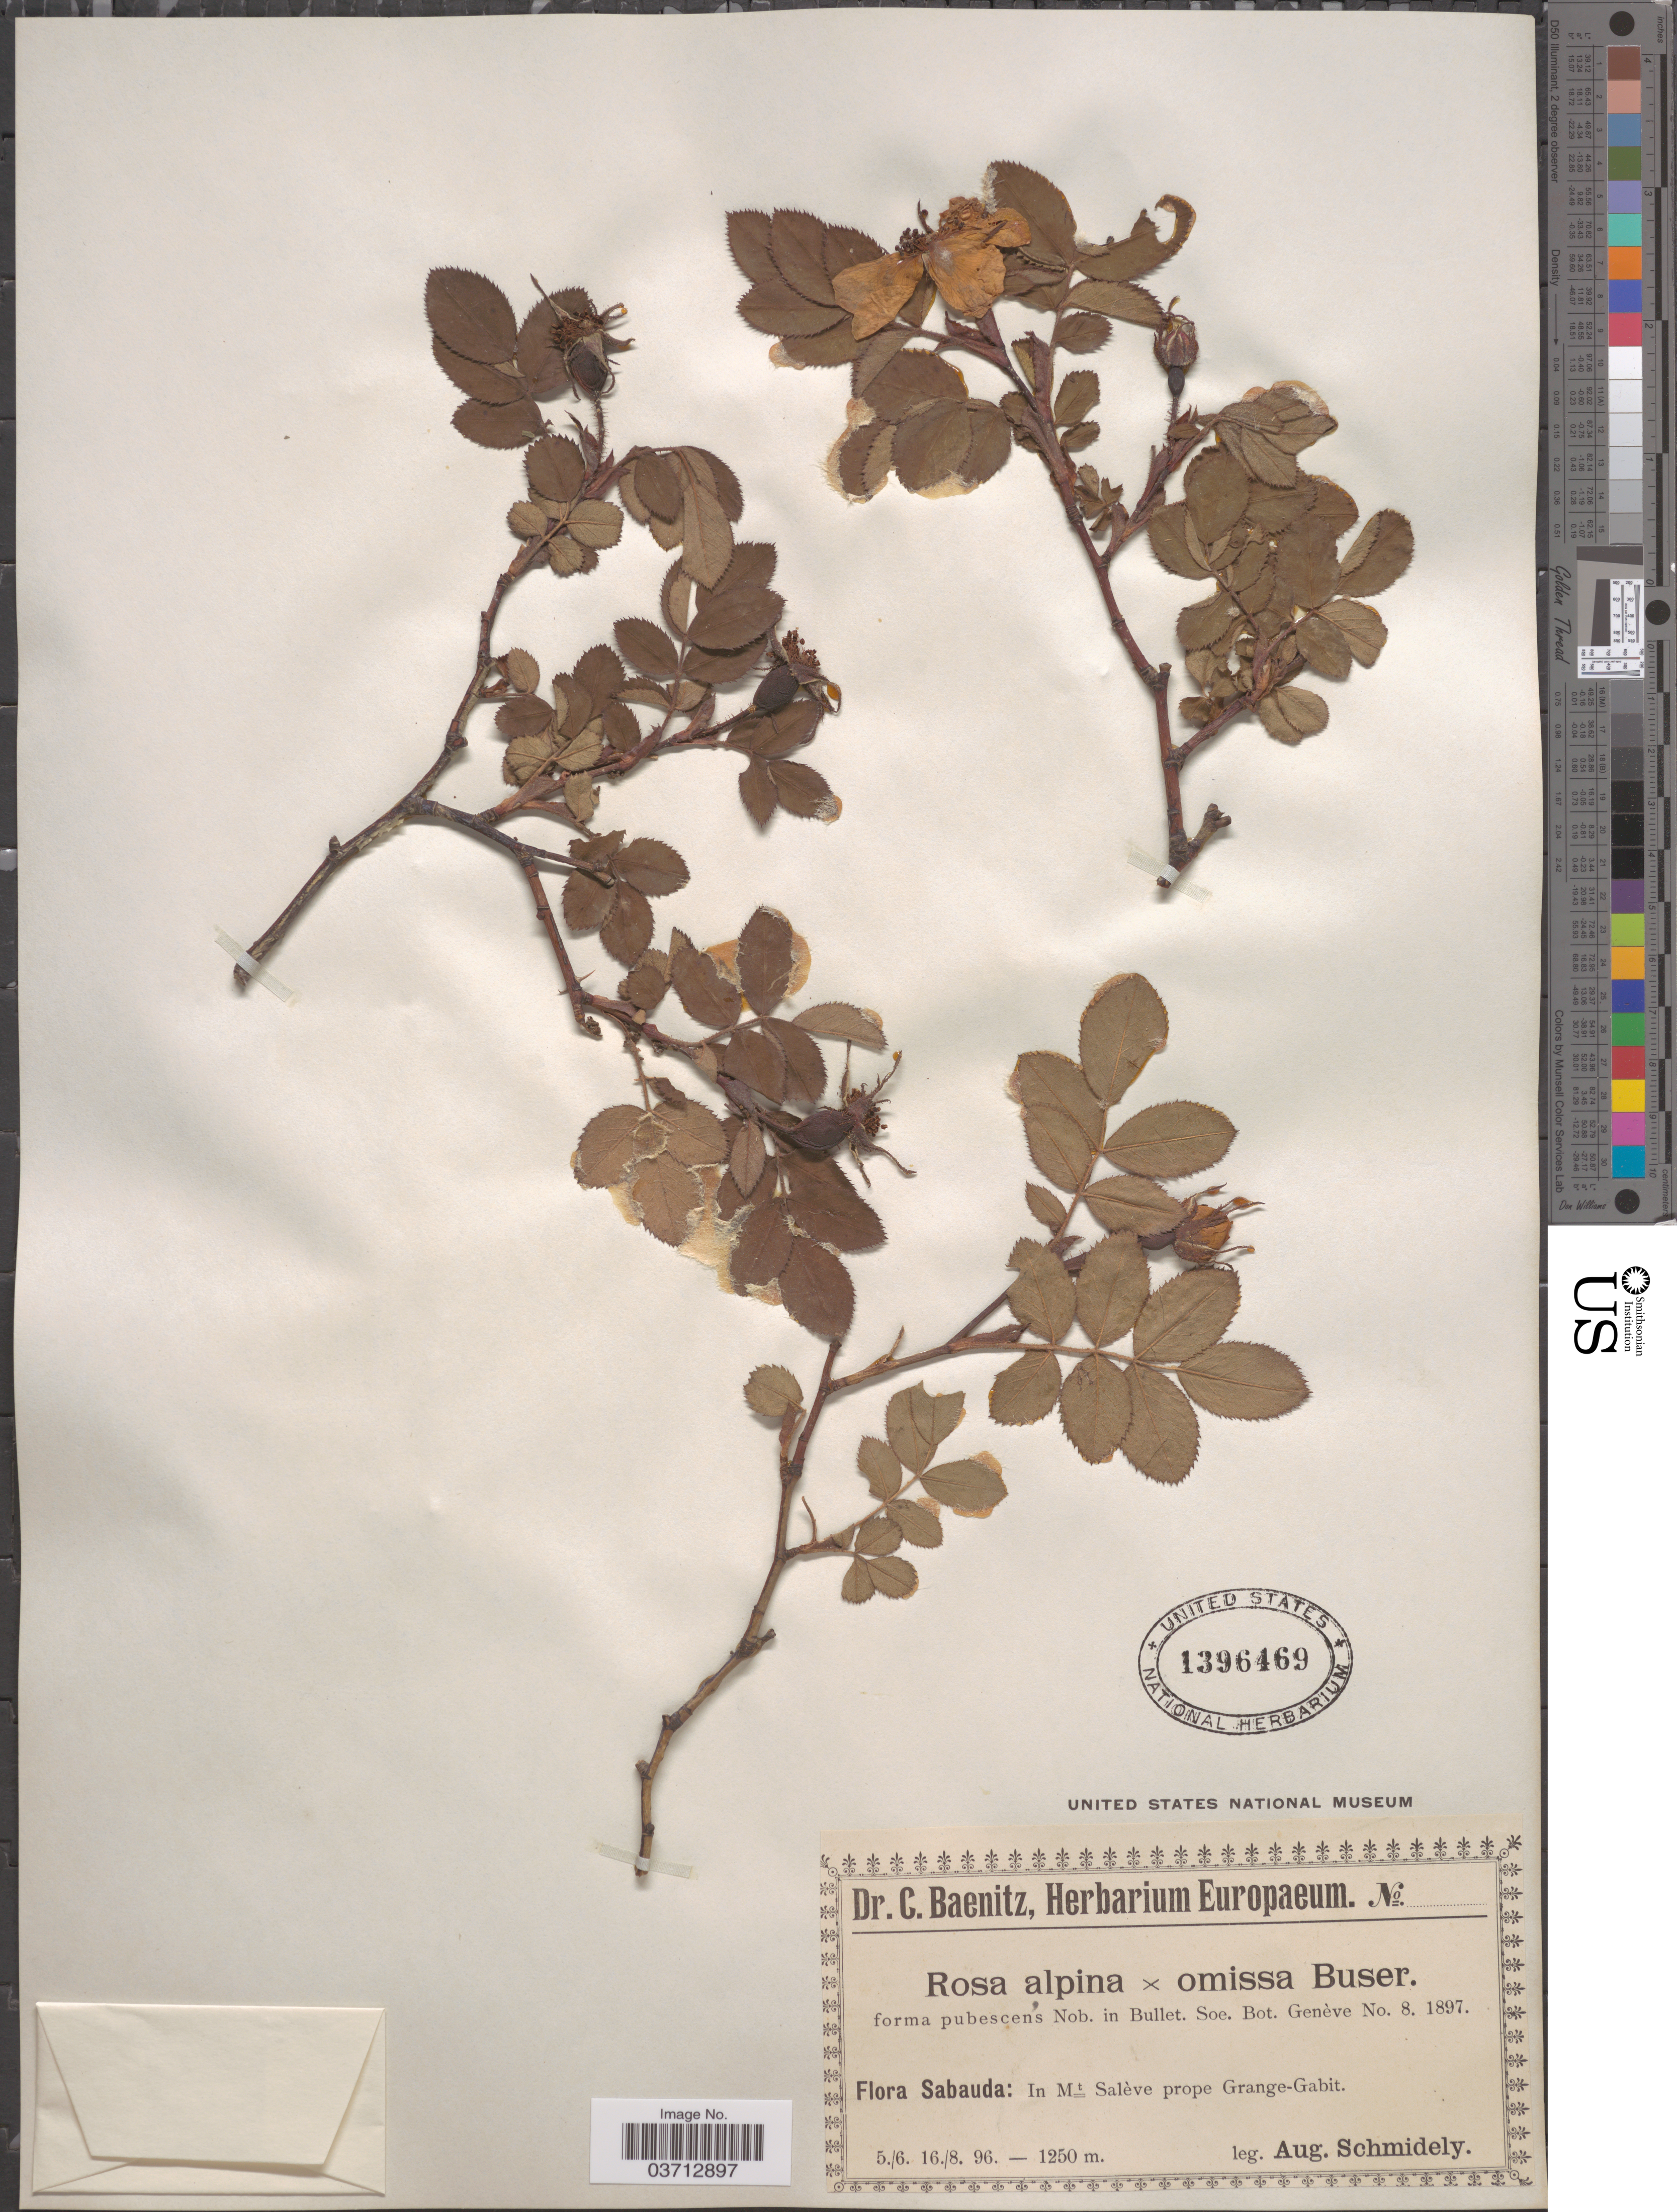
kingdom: Plantae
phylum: Tracheophyta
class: Magnoliopsida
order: Rosales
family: Rosaceae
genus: Rosa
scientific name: Rosa alpina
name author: L.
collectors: A. Schmidely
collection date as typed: Transcribed d/m/y: 5/6/96 to 16/8/96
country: France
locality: Sabauda: In Mt. Salève prope Grange-Gabit.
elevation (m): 1250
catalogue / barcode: US 1396469